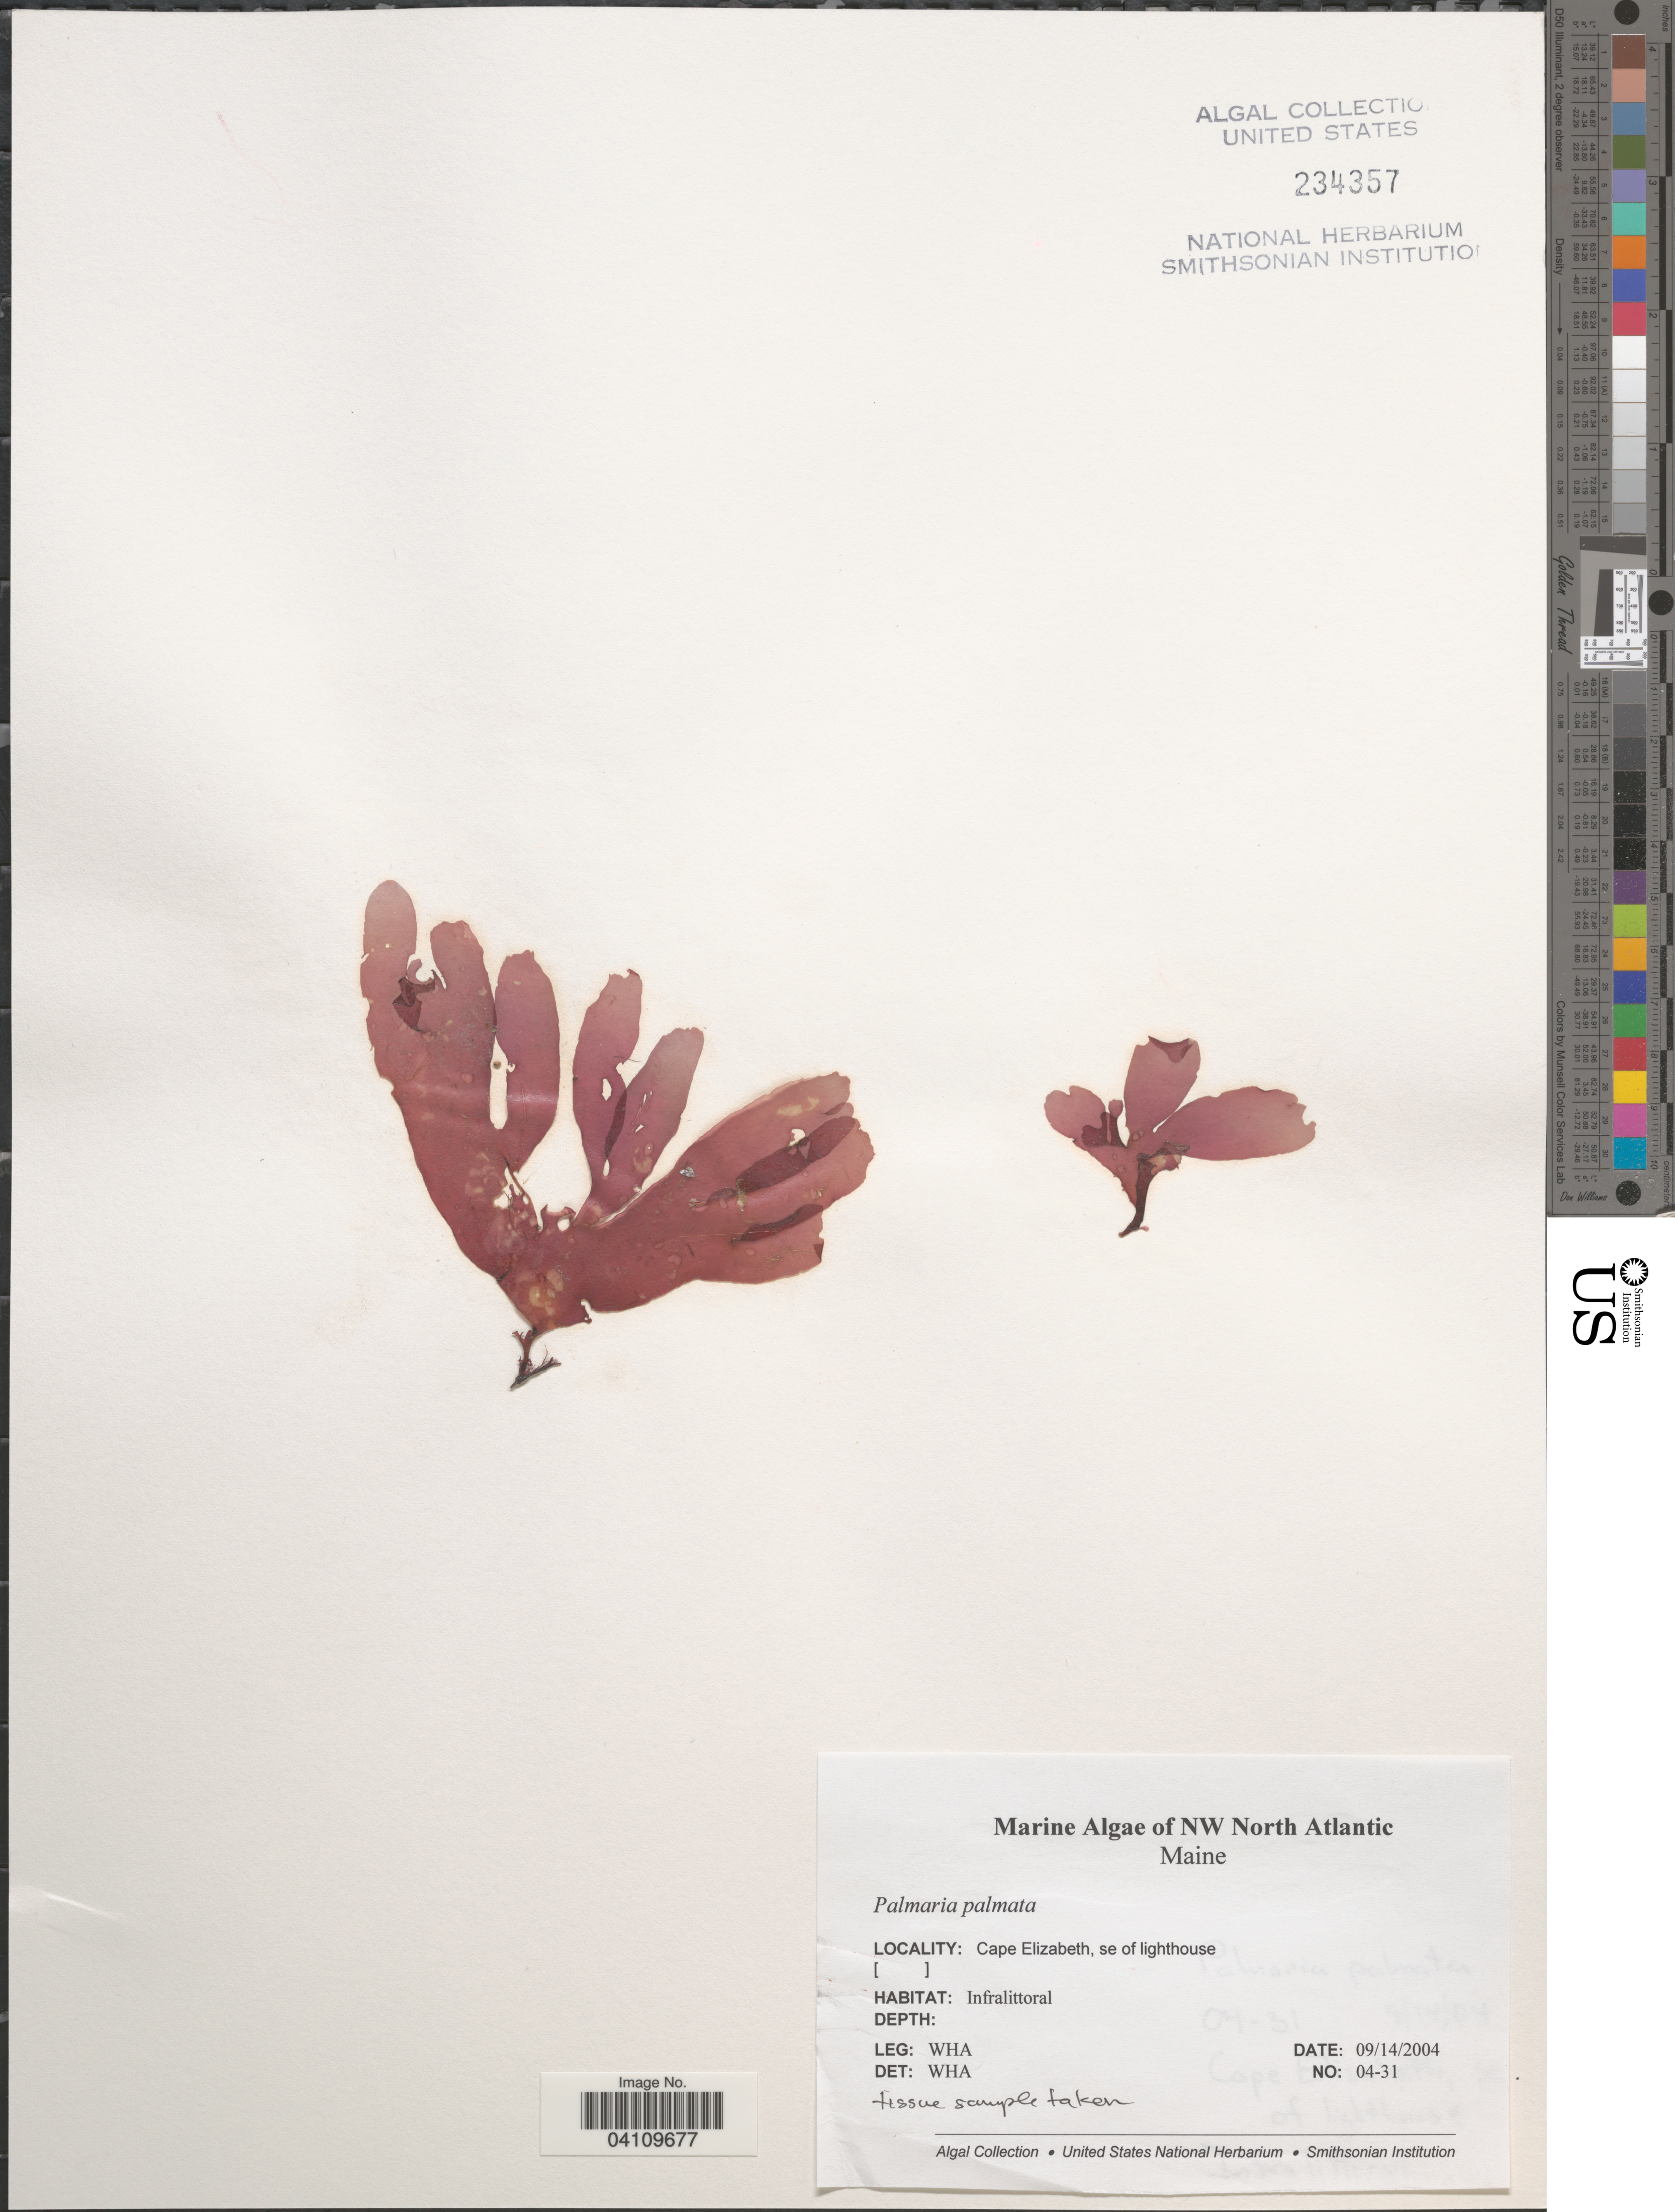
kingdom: Plantae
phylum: Rhodophyta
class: Florideophyceae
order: Palmariales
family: Palmariaceae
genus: Palmaria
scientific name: Palmaria palmata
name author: (L.) F. Weber & D. Mohr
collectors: W. H. Adey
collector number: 04-31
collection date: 2004-09-14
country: United States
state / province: Maine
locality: NW North Atlantic. Cape Elizabeth, se of lighthouse.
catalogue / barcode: US 234357